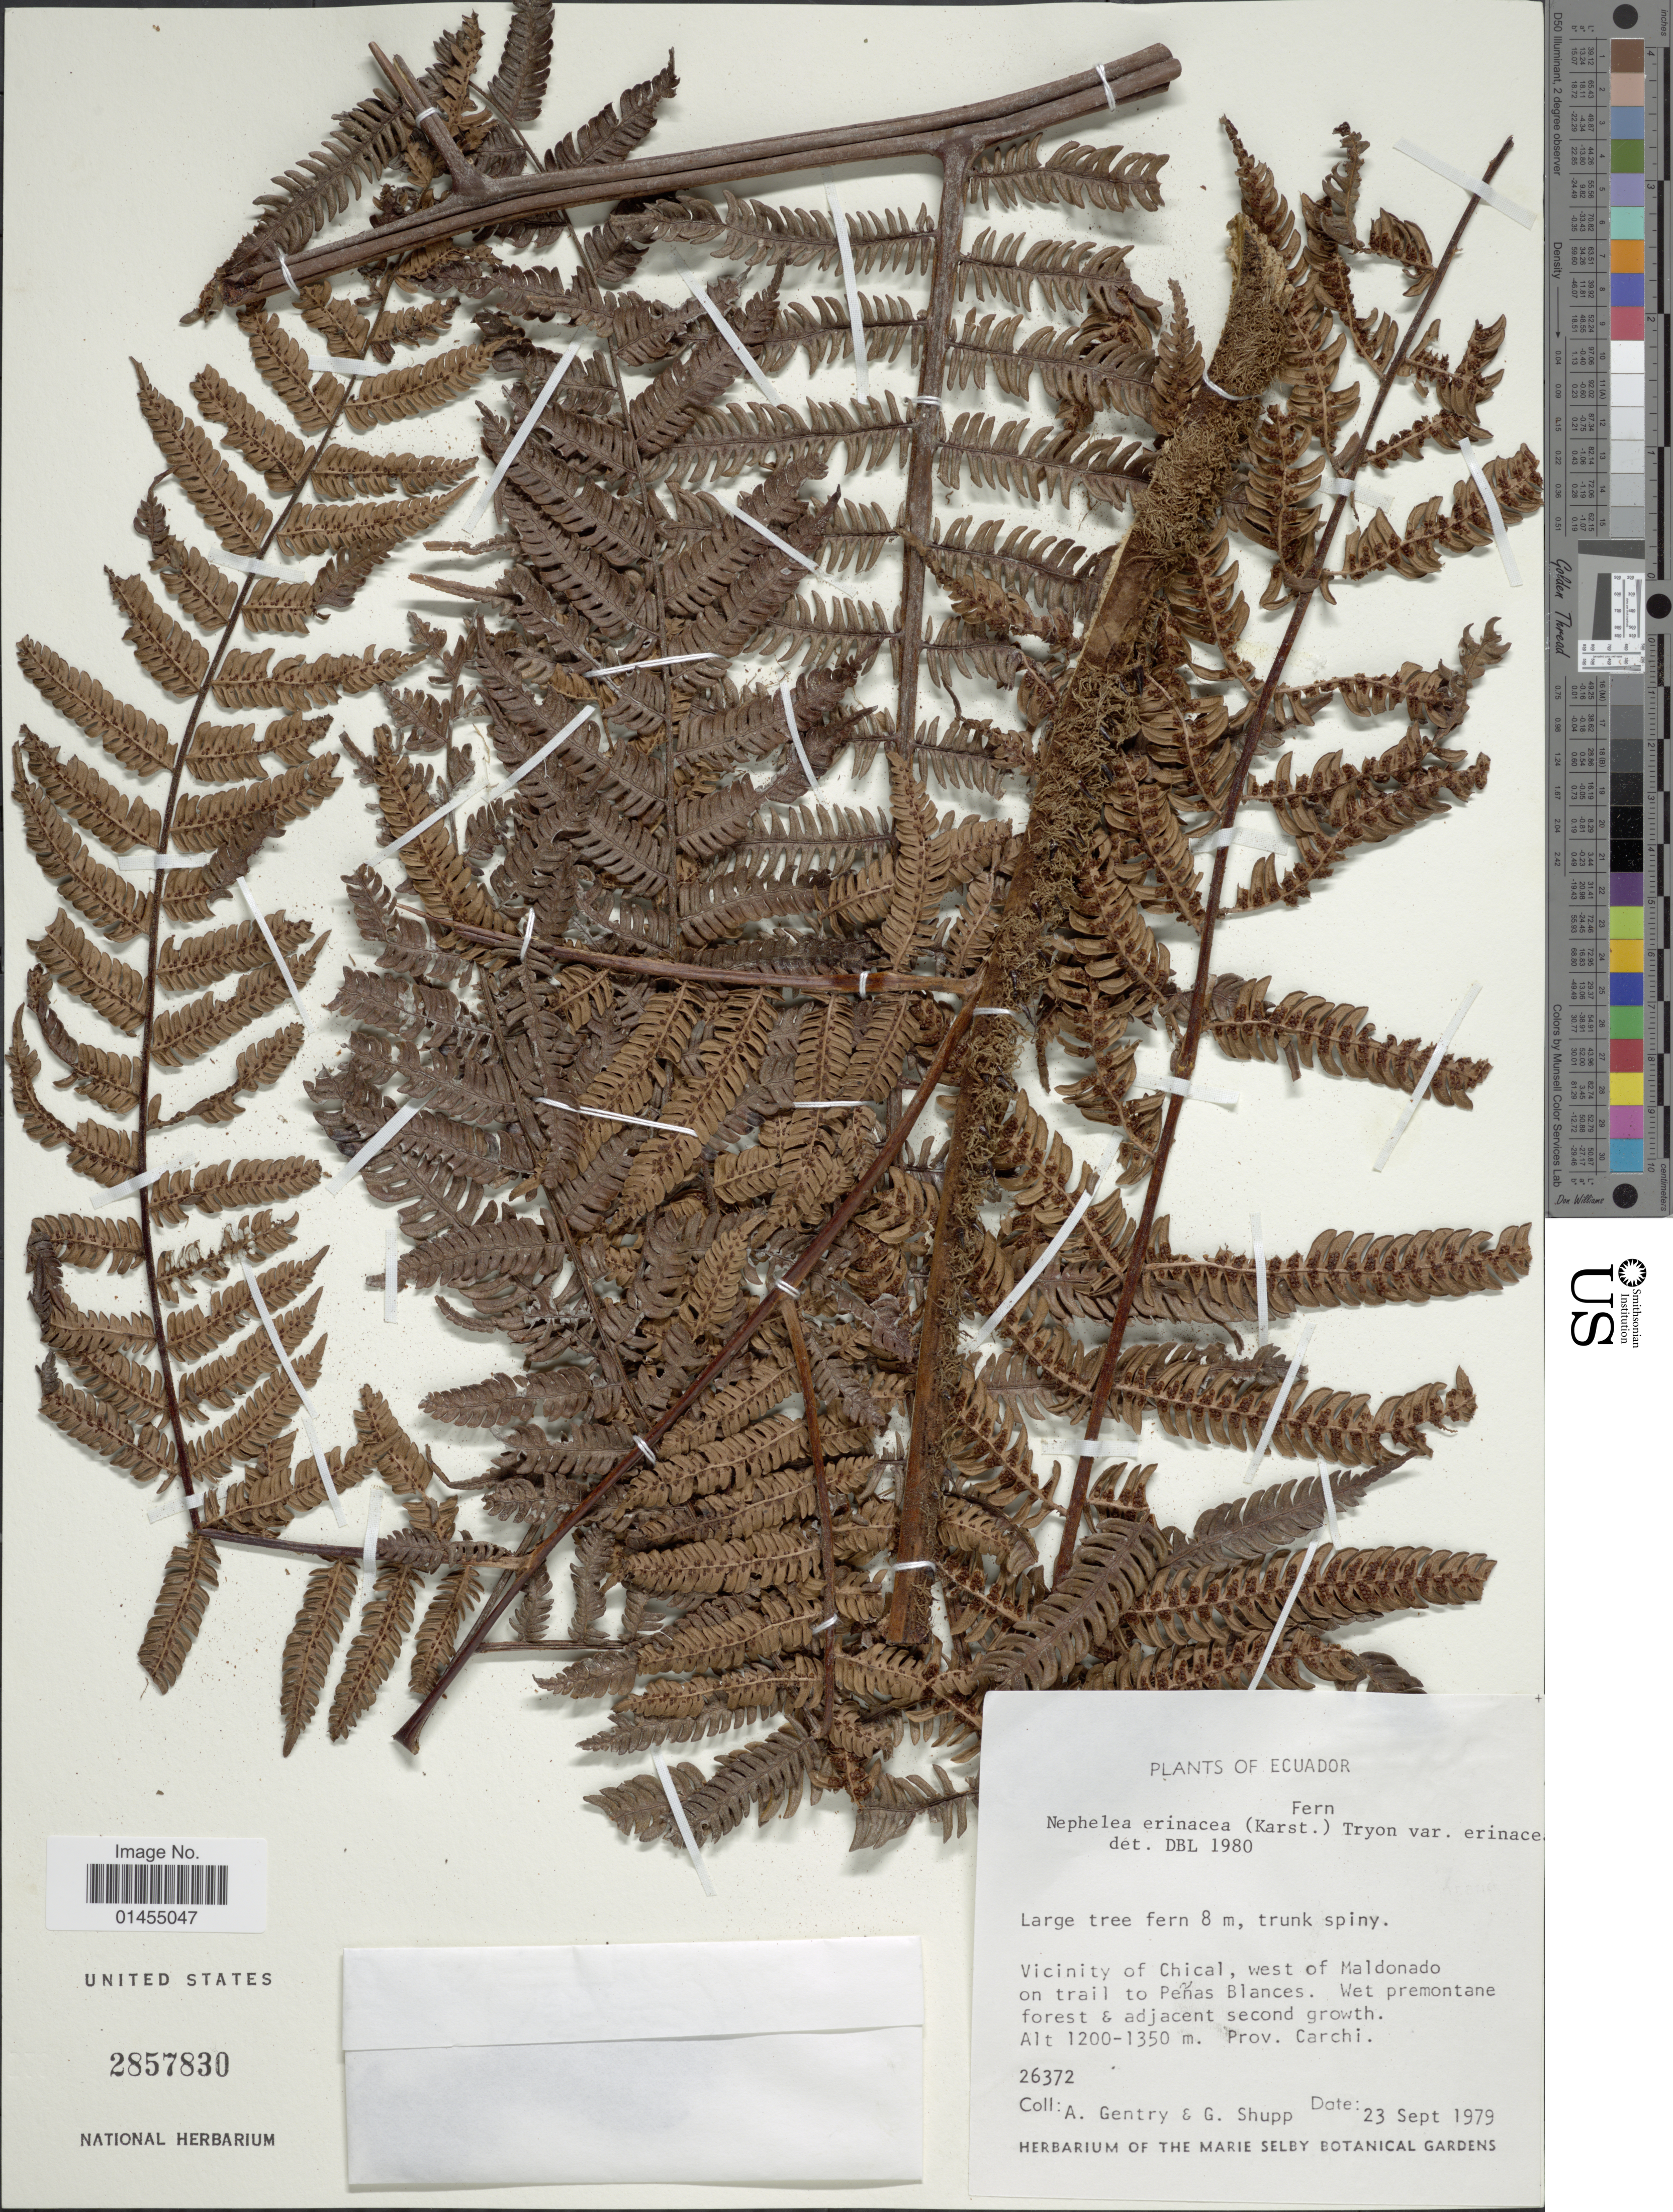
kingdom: Plantae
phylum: Tracheophyta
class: Polypodiopsida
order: Cyatheales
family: Cyatheaceae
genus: Alsophila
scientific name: Alsophila erinacea var. erinacea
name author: (H. Karst.) D.S. Conant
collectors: A. H. Gentry & G. Shupp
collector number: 26372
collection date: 1979-09-23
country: Ecuador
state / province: Carchi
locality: Vicinity of Chical, west of Maldonado on trail to Peñas Blances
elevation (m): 1200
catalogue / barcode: US 2857830